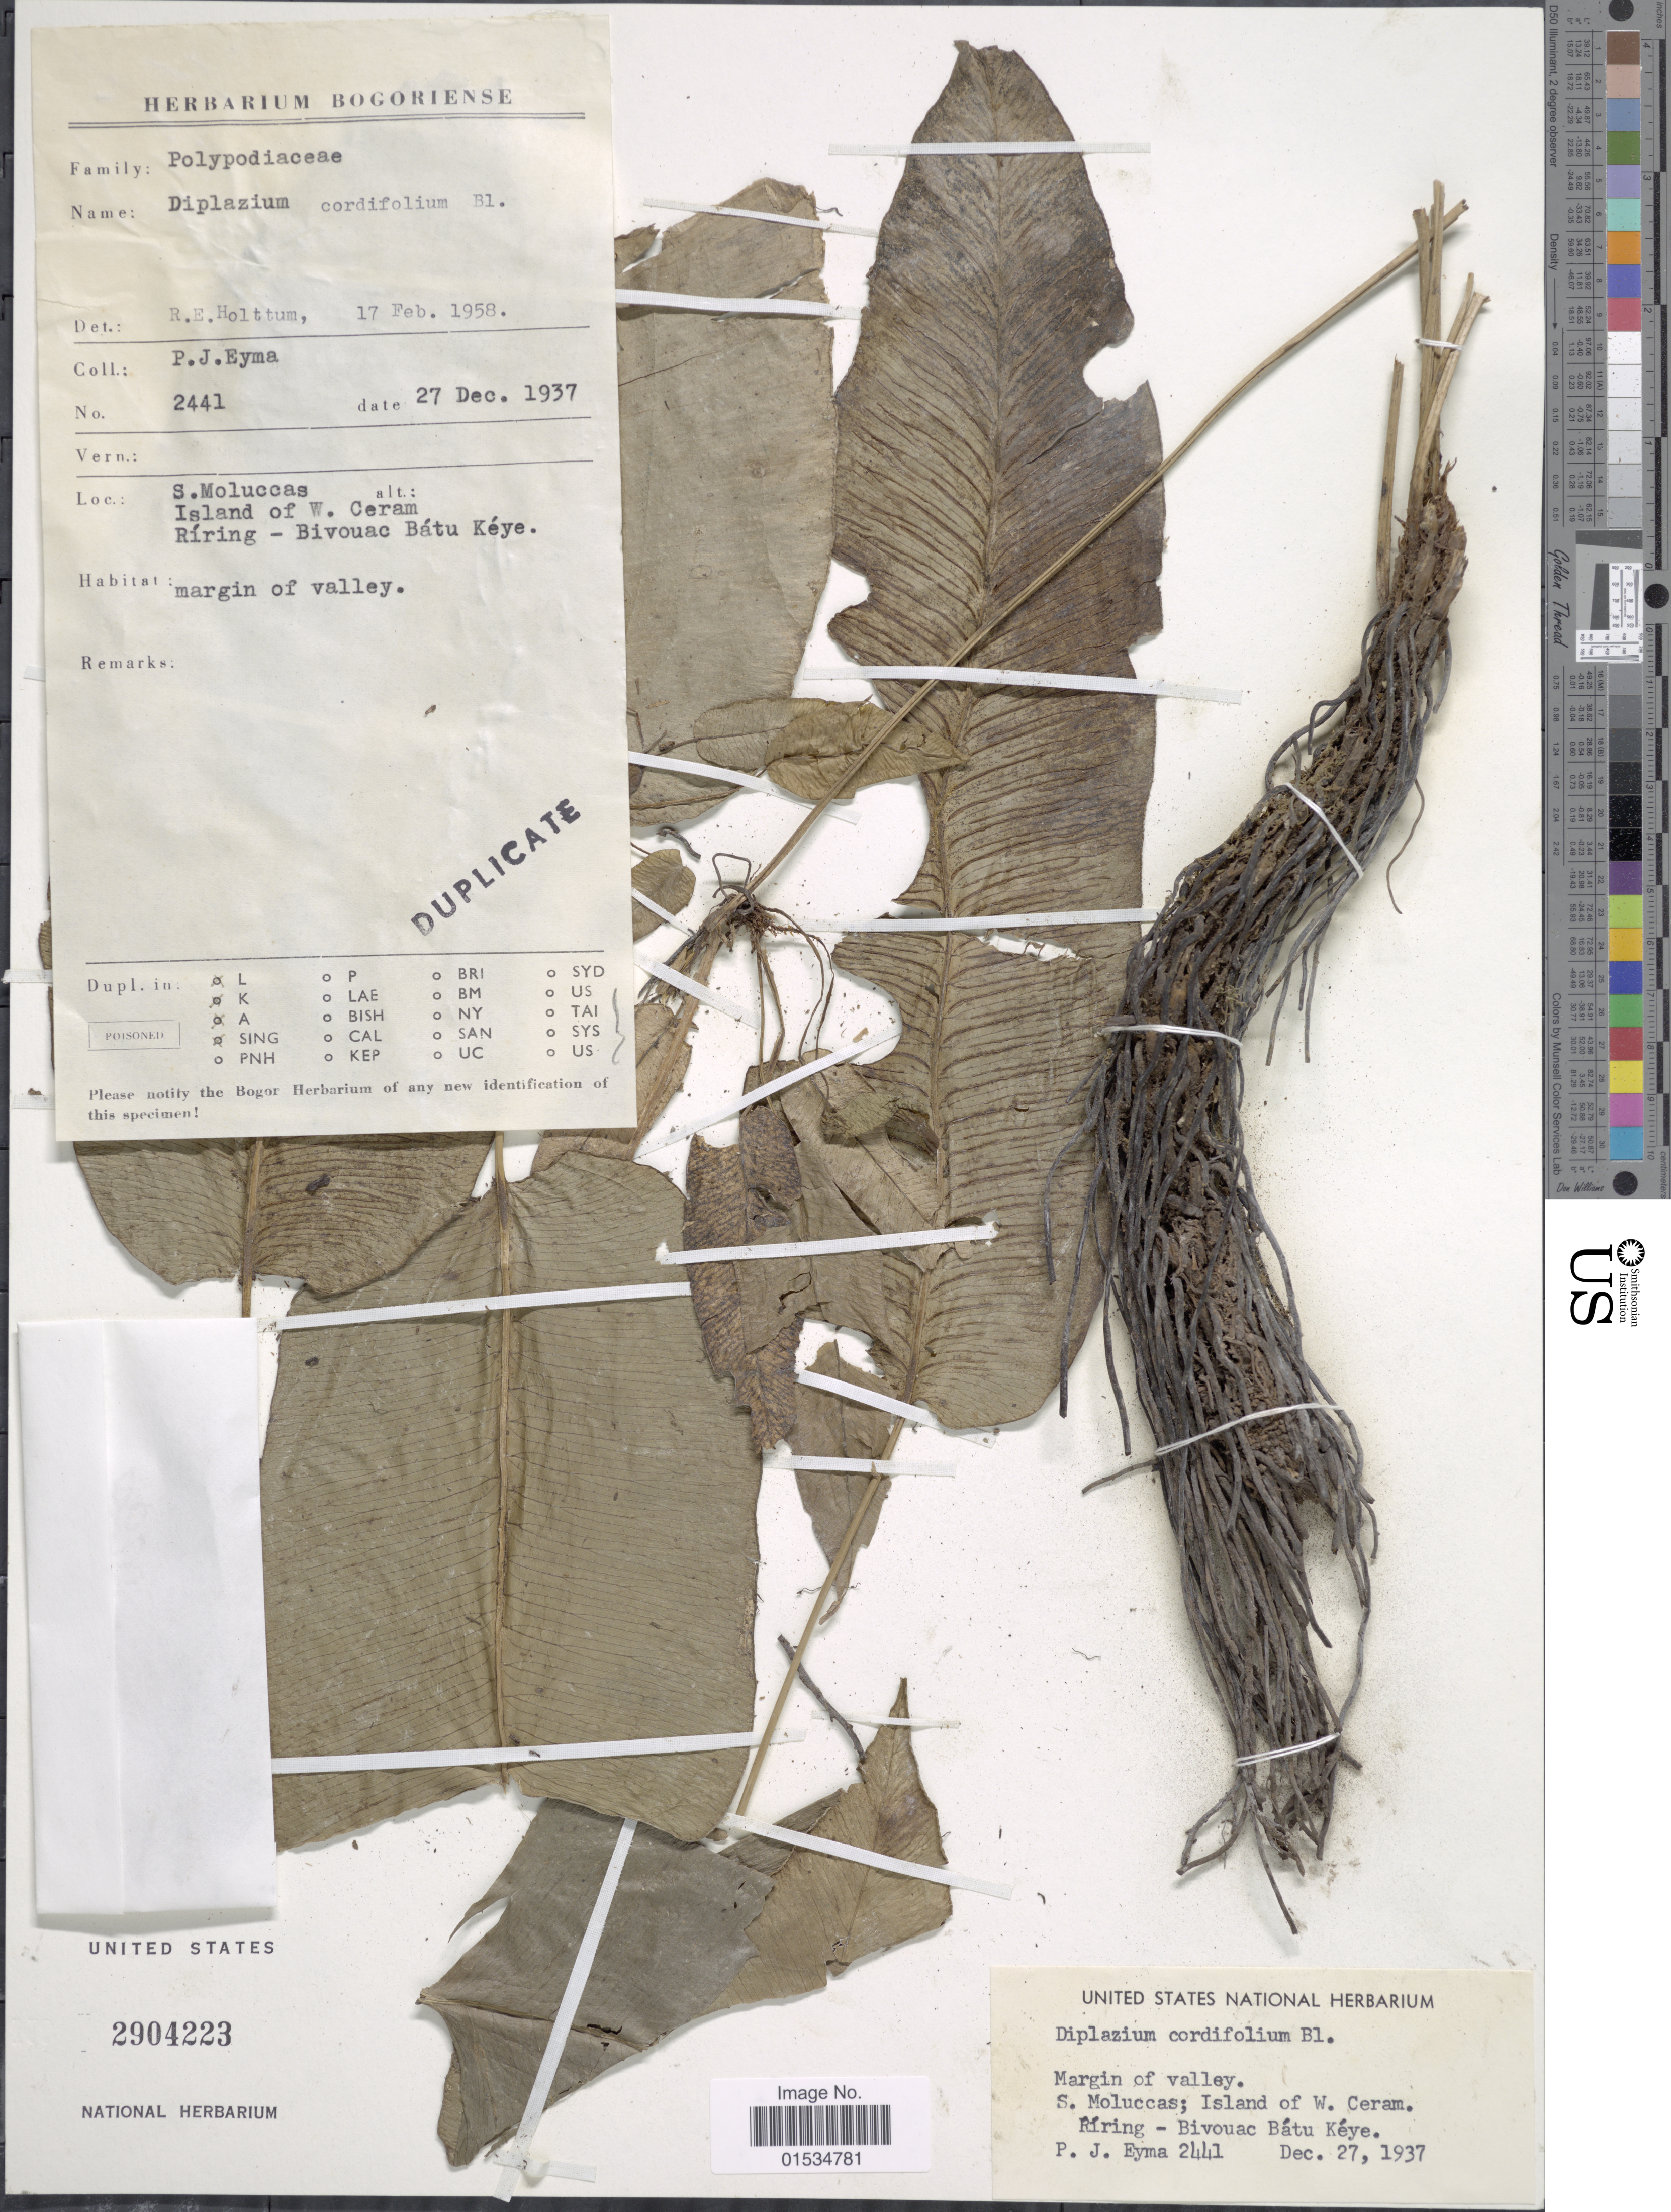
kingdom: Plantae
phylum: Tracheophyta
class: Polypodiopsida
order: Polypodiales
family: Athyriaceae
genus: Diplazium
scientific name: Diplazium cordifolium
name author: Blume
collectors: P. J. Eyma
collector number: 2441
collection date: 1937-12-27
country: Indonesia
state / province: Maluku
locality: S. Mouccas; Island of W. Ceram, Riring- Bivouac Bátu Kéye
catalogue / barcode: US 2904223